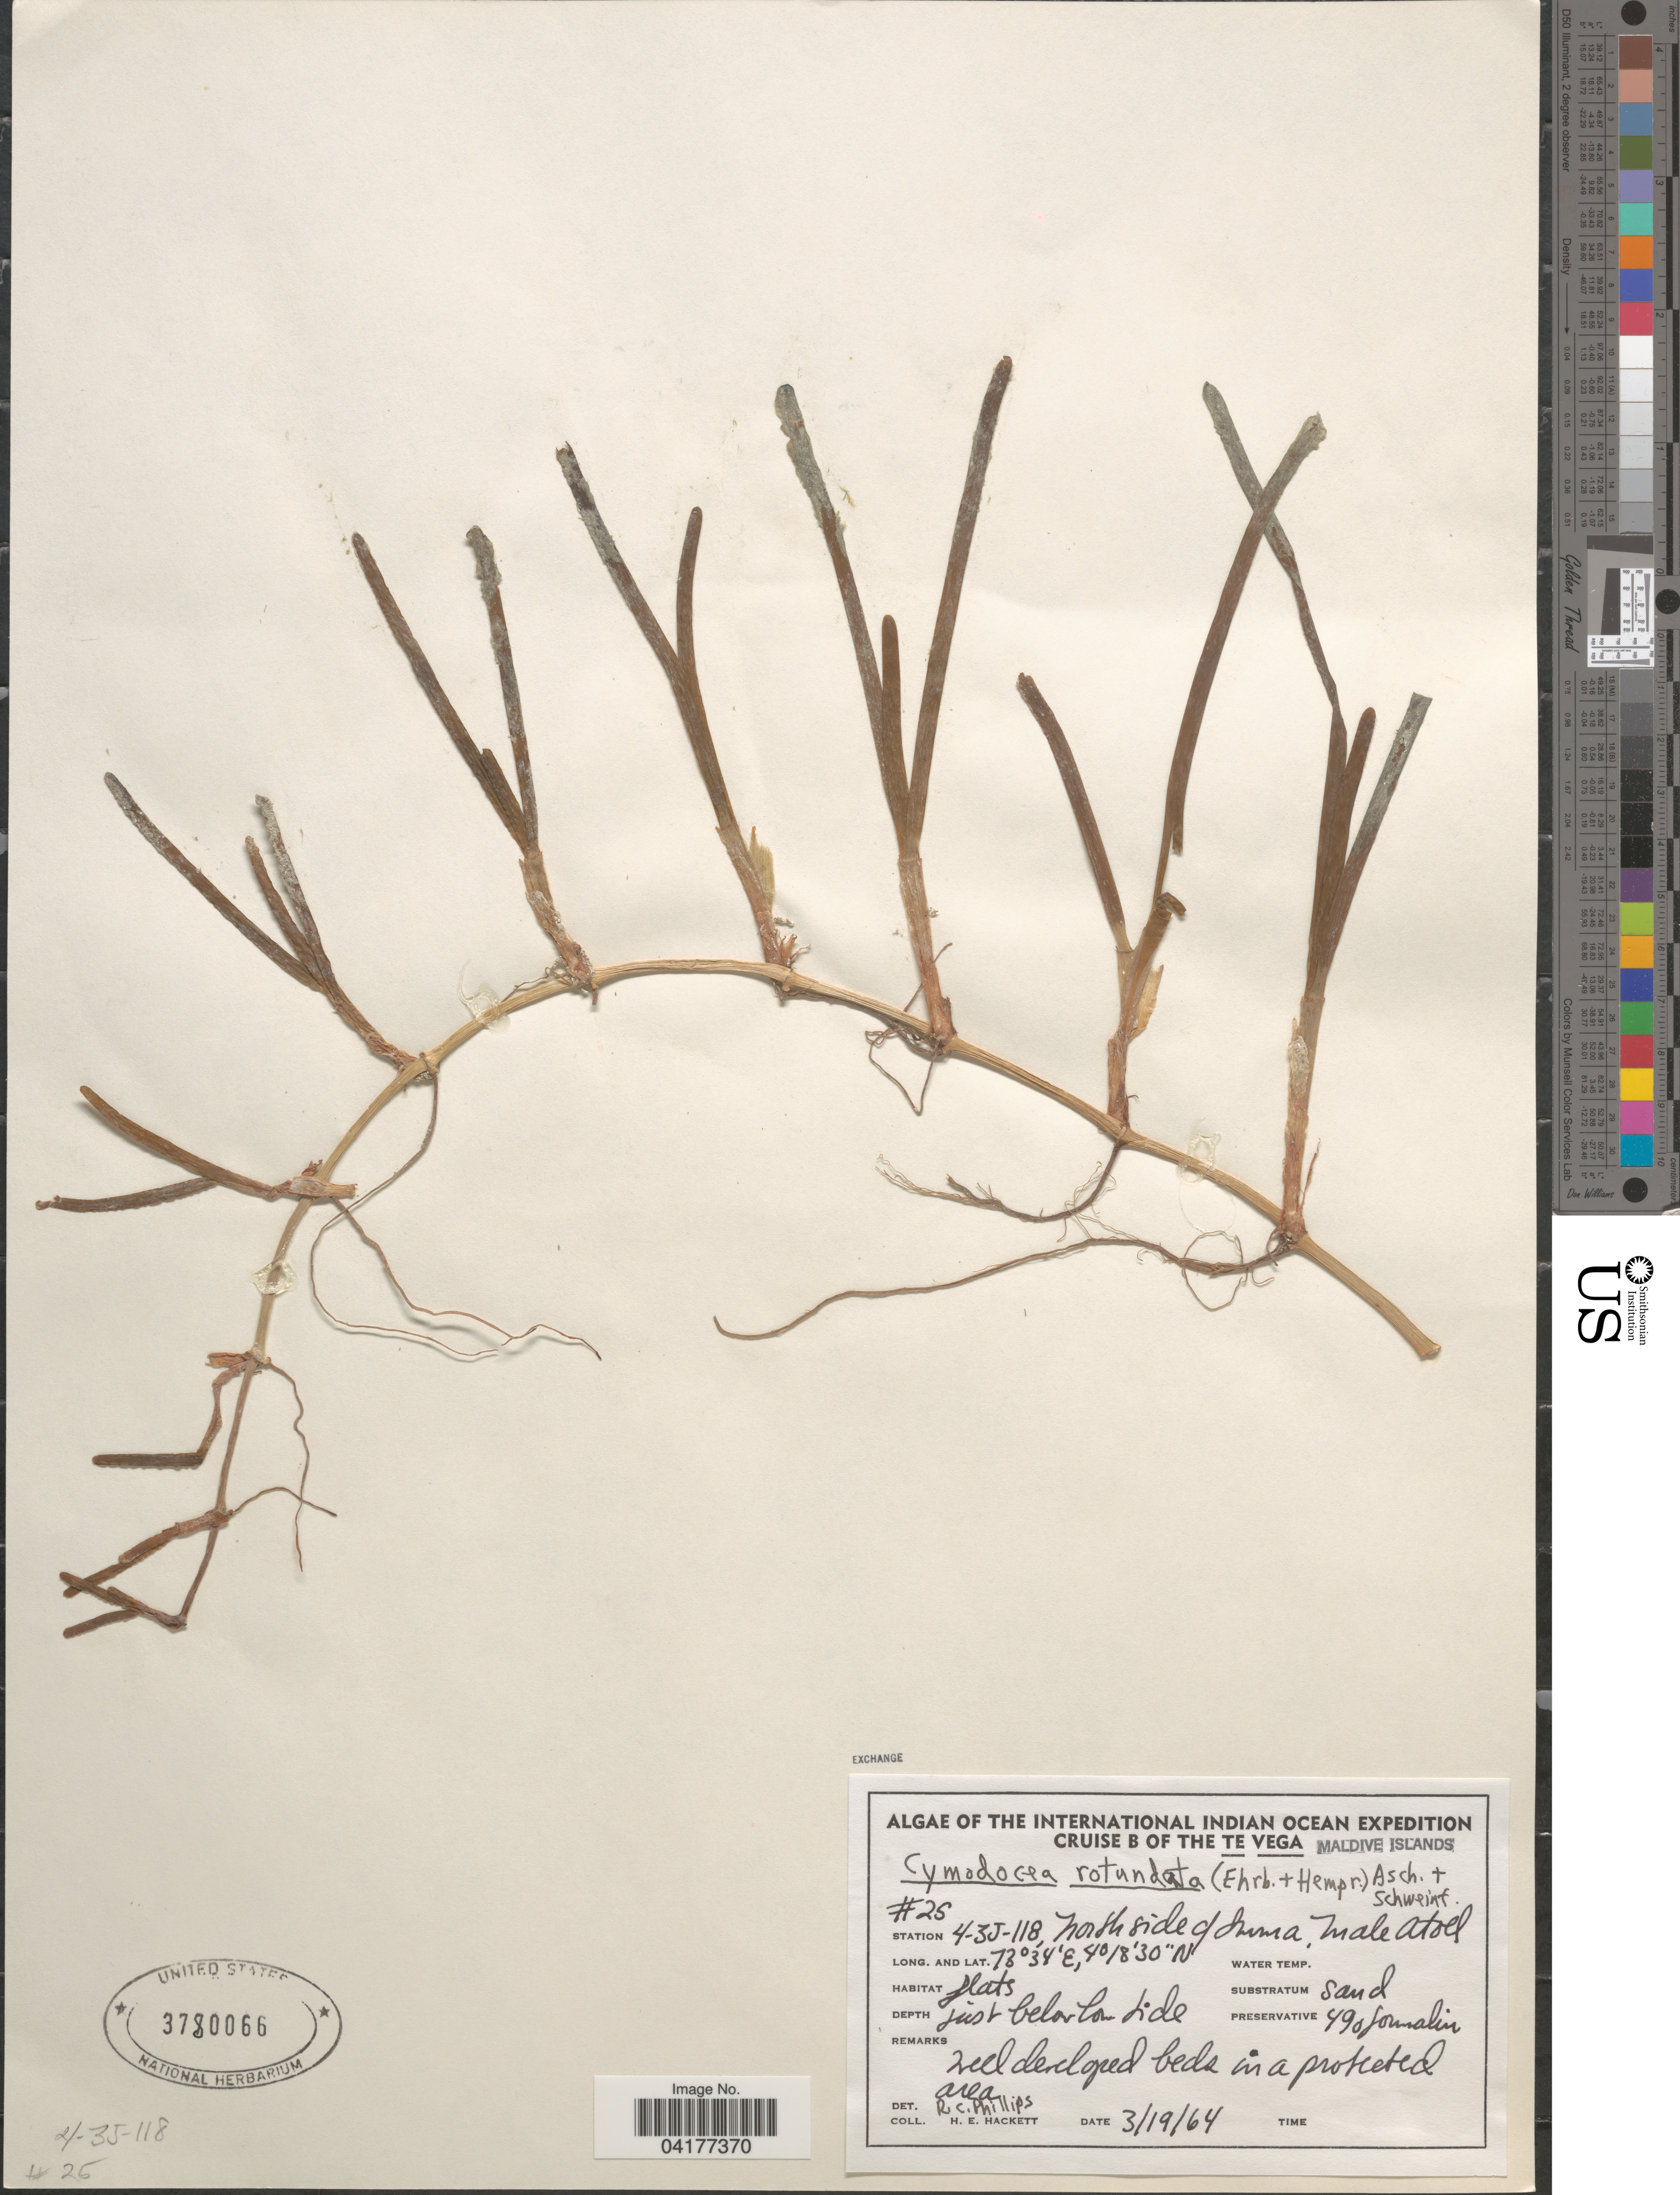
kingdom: Plantae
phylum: Tracheophyta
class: Liliopsida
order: Alismatales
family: Cymodoceaceae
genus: Cymodocea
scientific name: Cymodocea rotundata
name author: Asch. & Schweinf.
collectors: H. E. Hackett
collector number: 25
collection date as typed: Transcribed d/m/y: 19/3/64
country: Maldive Islands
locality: The International Indian Ocean Expedititon Cruise B of the Te Vega. Station 4-3J-118, North side of Muma [interpreted], Male Atoel.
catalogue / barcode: US 3780066